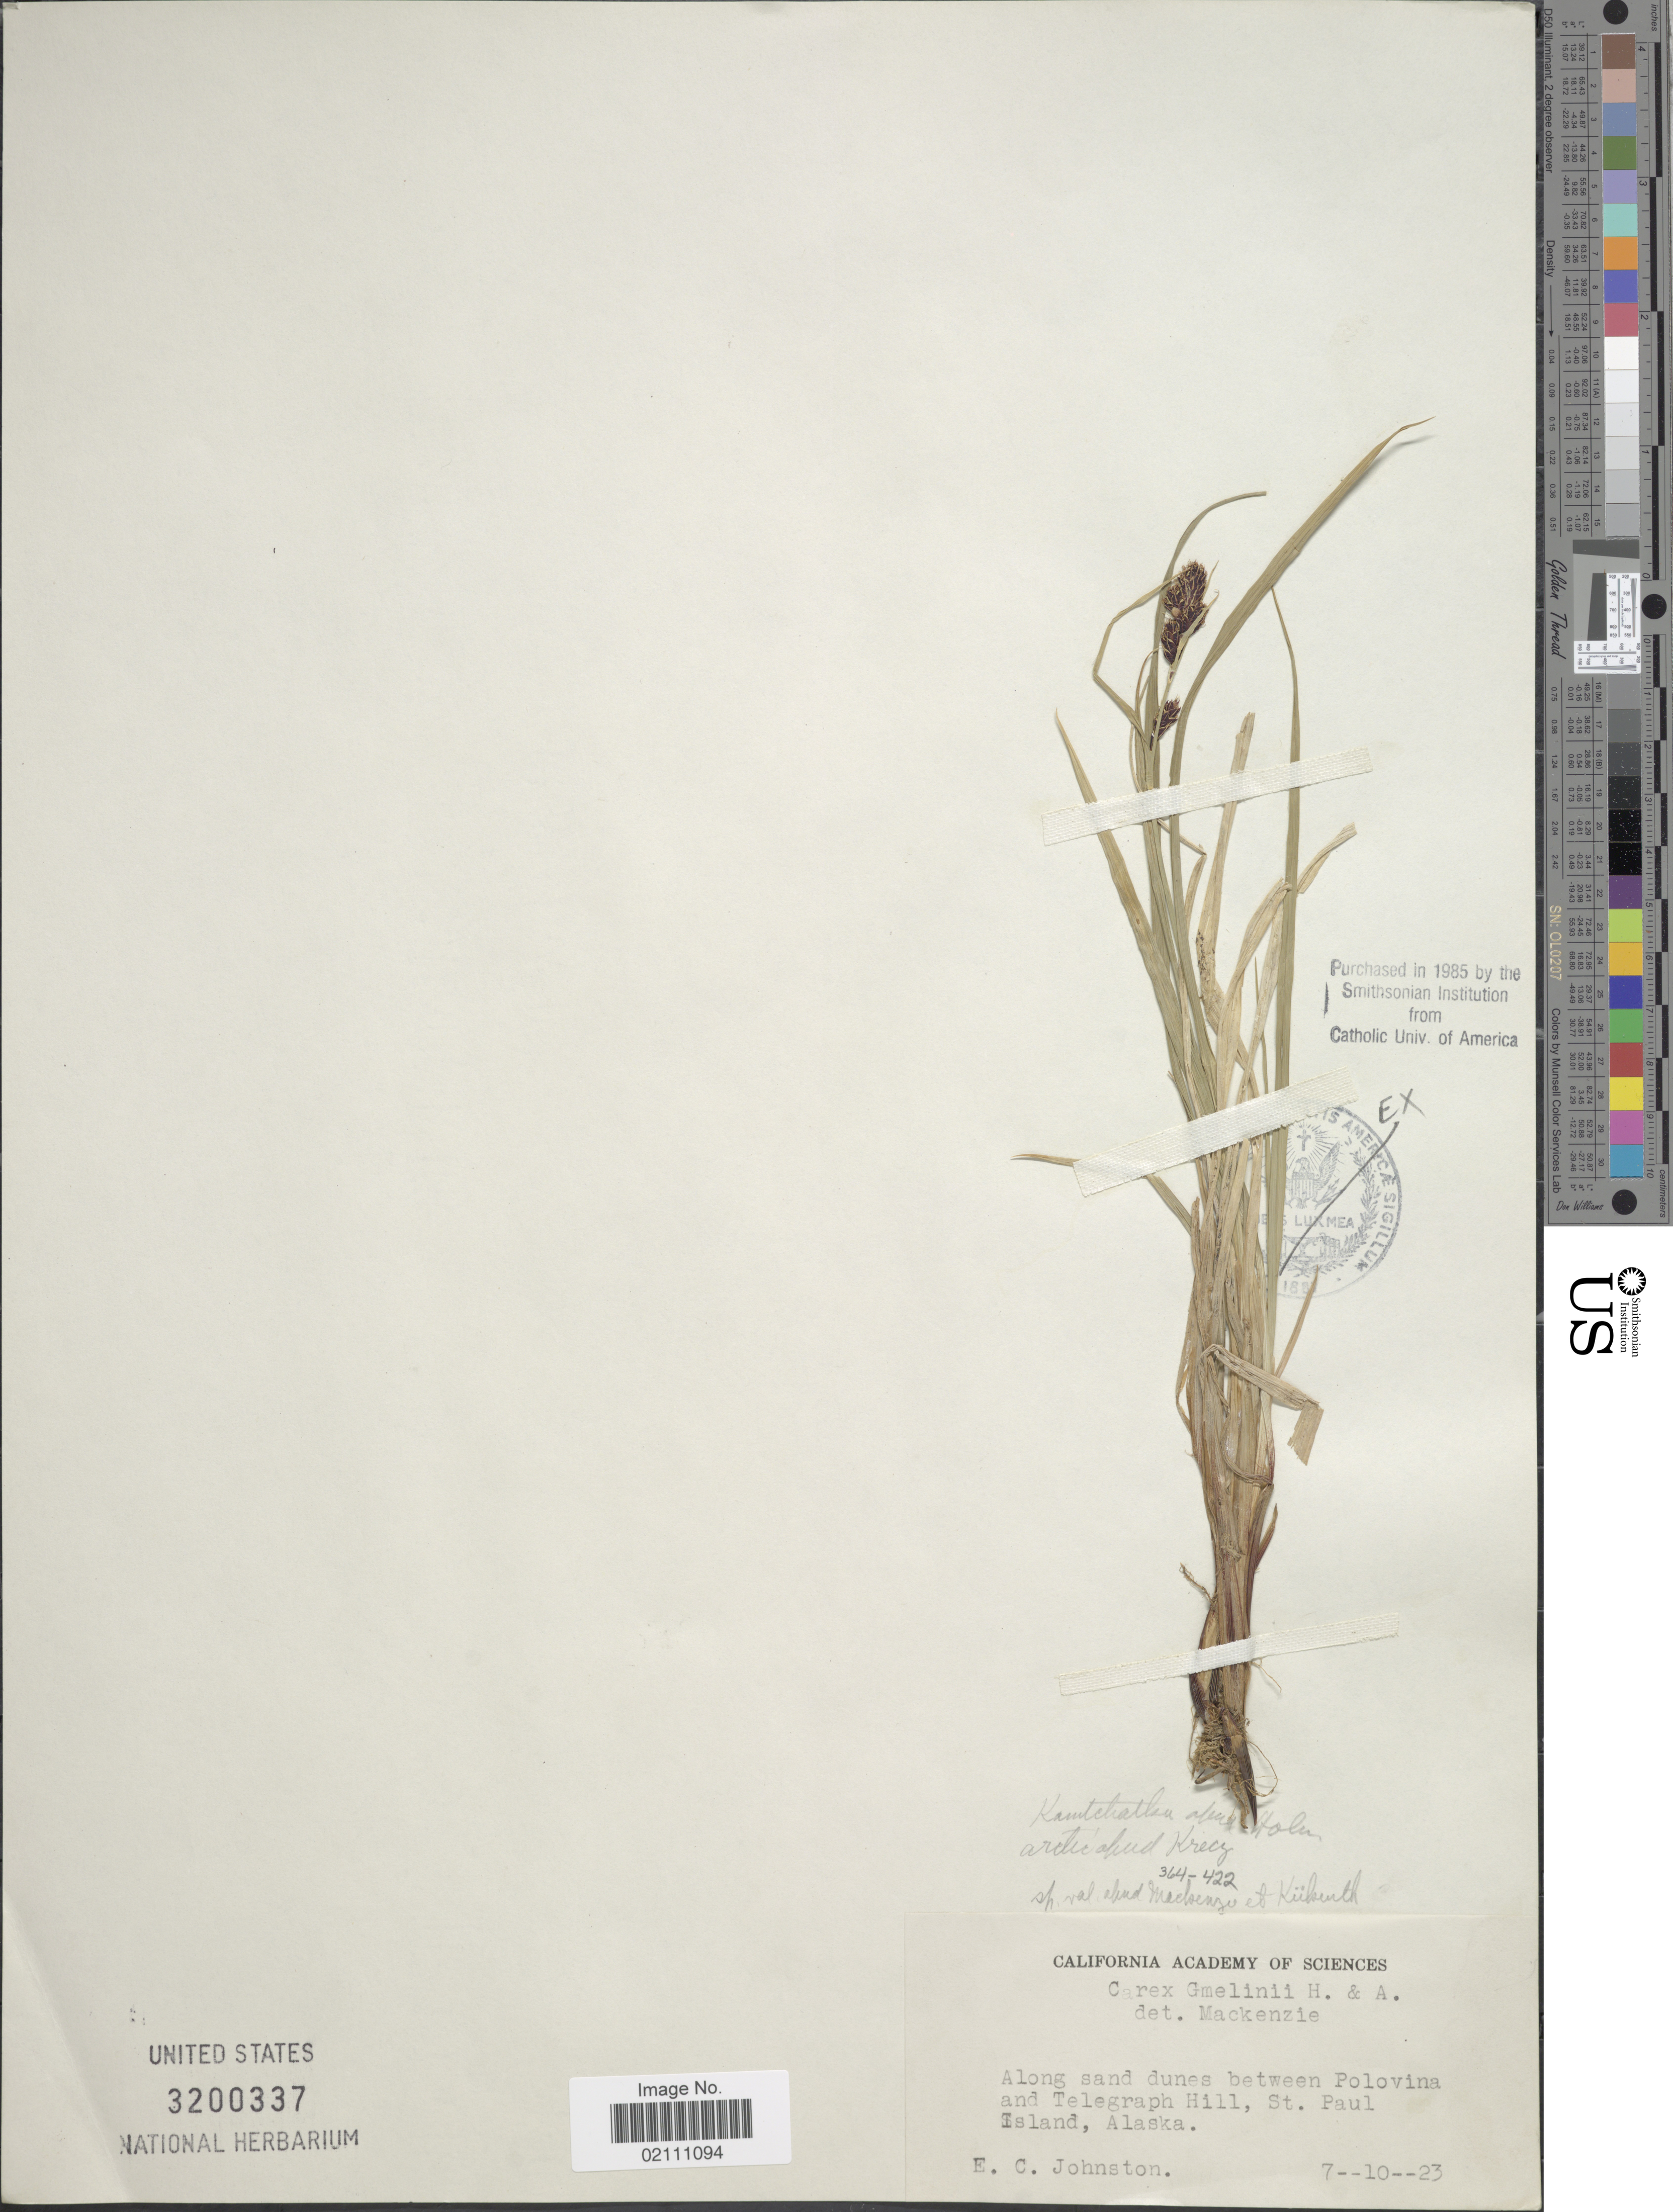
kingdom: Plantae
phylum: Tracheophyta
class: Liliopsida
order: Poales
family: Cyperaceae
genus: Carex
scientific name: Carex gmelinii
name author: Hook. & Arn.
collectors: E. C. Johnston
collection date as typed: Transcribed d/m/y: 10/7/23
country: United States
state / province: Alaska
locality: Along sand dunes between Polovina and Telegraph Hill, St. Paul Island, Alaska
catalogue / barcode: US 3200337